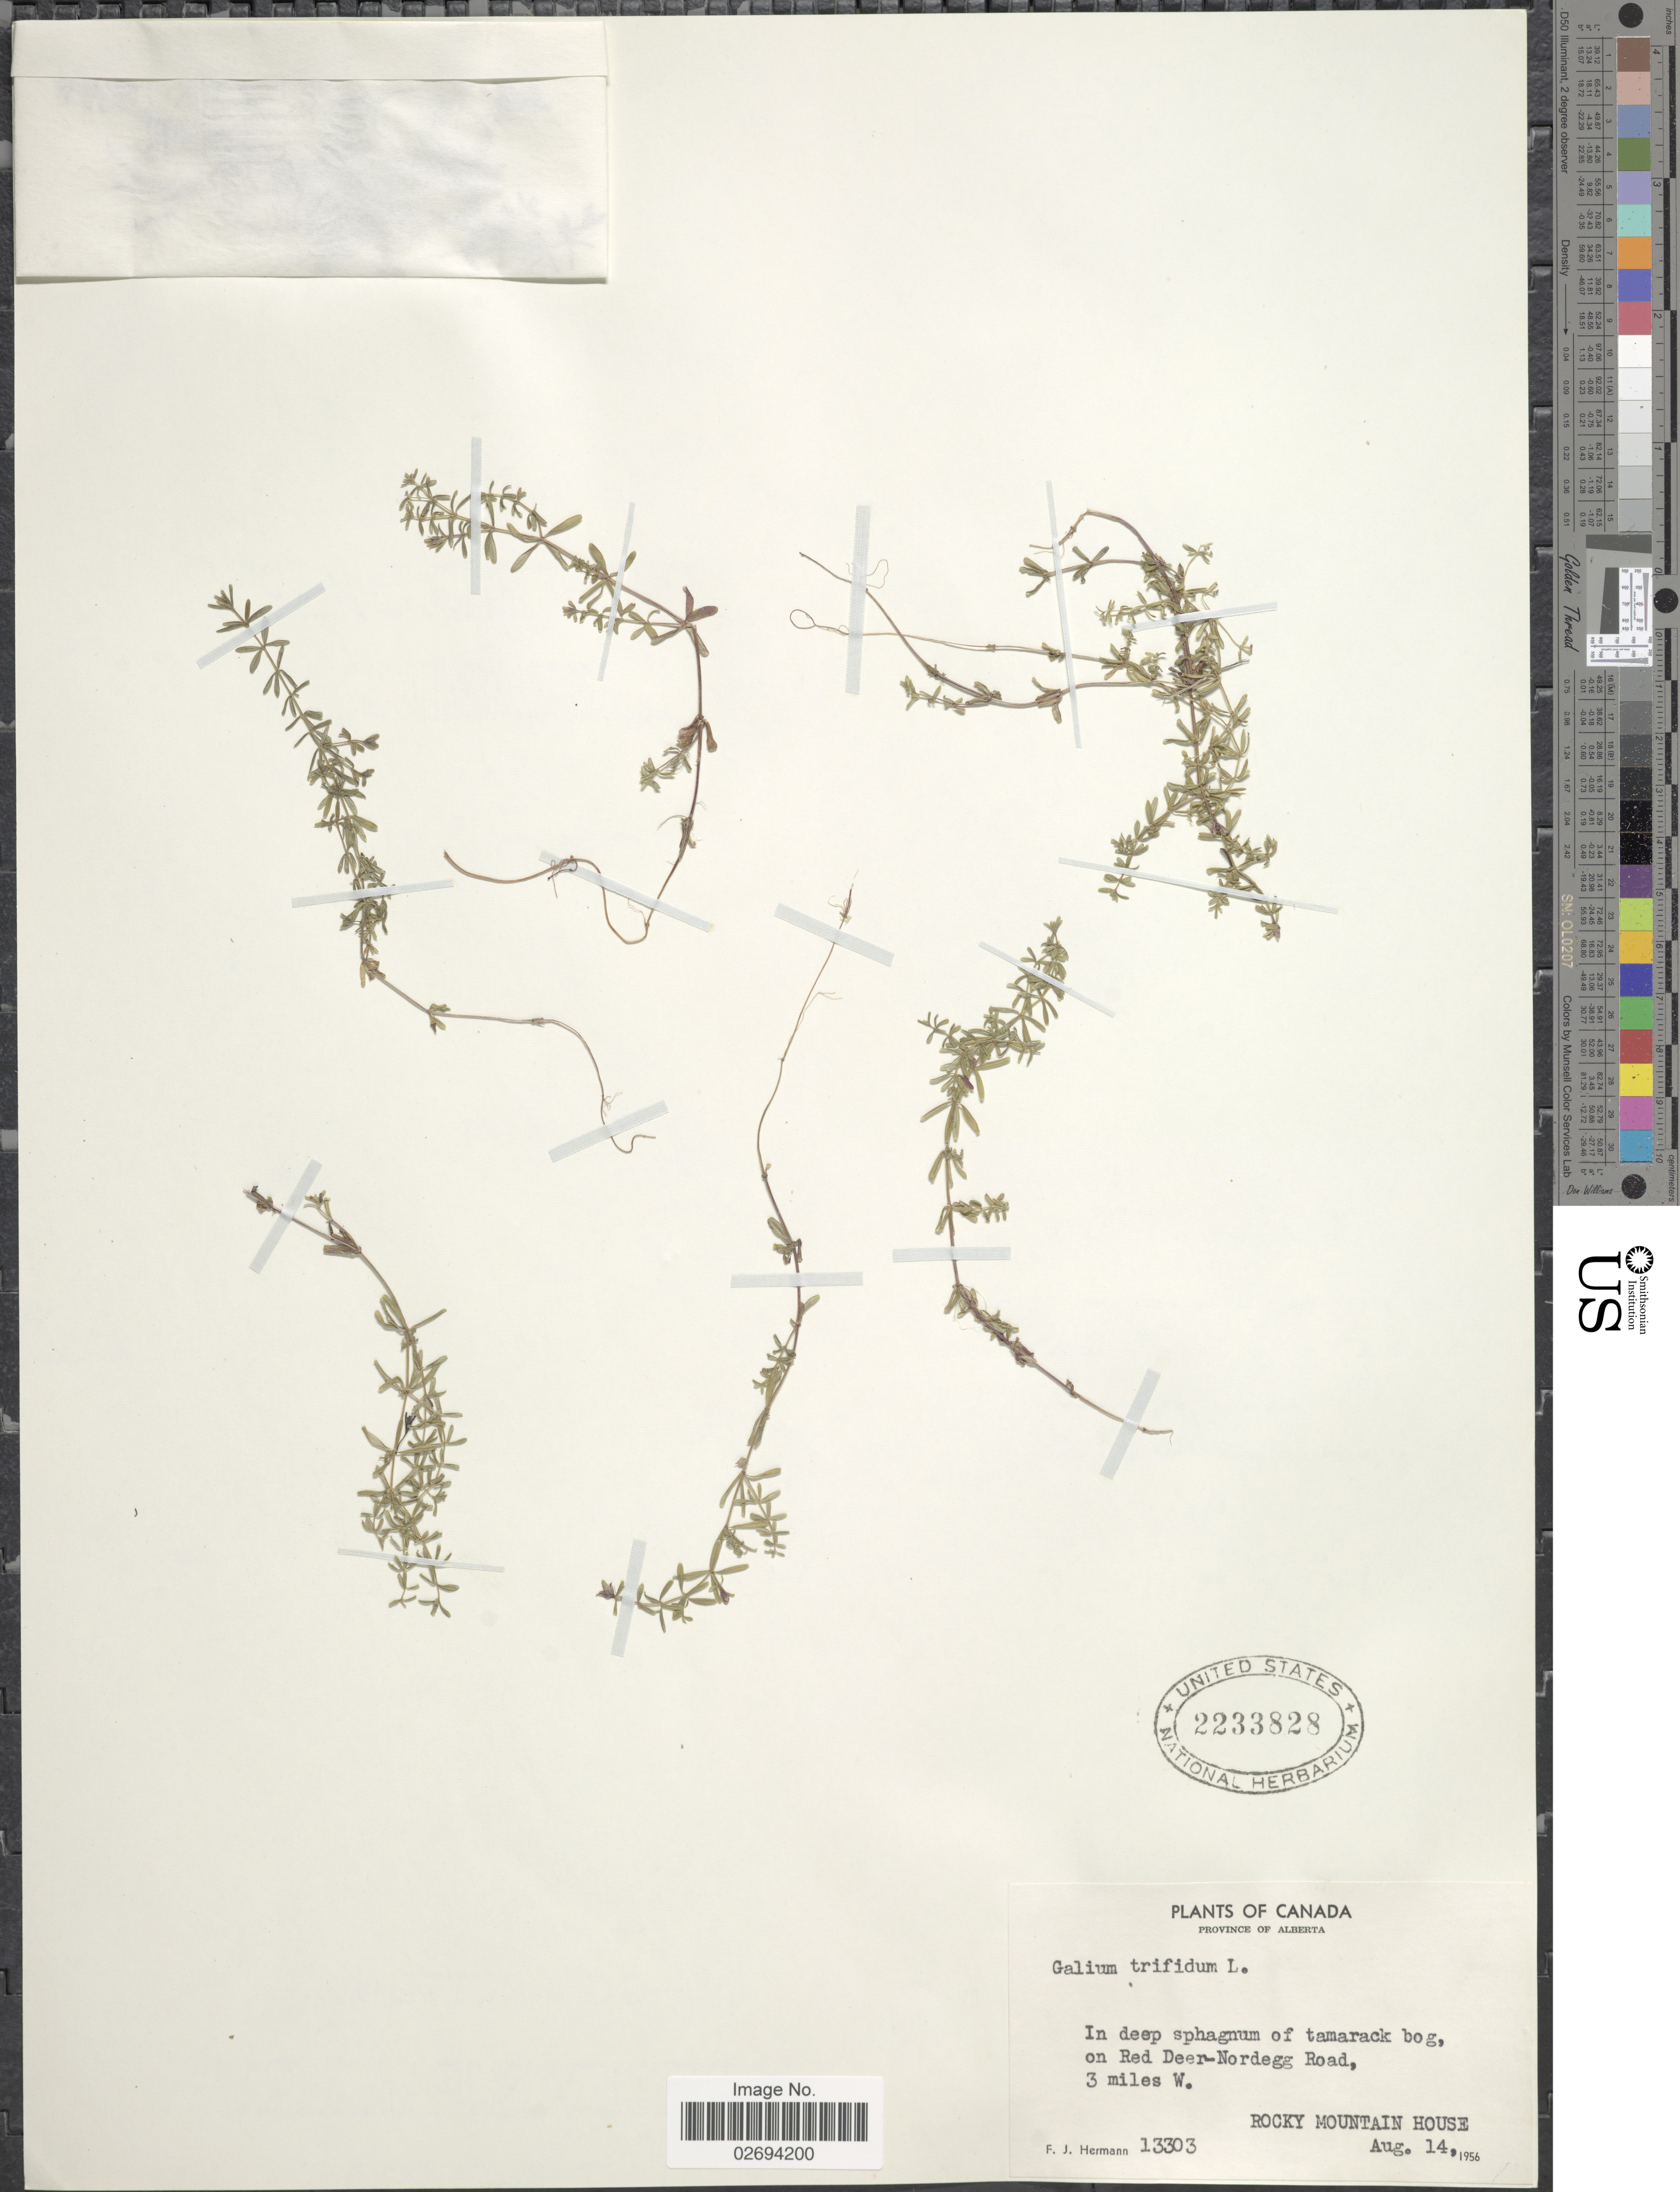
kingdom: Plantae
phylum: Tracheophyta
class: Magnoliopsida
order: Gentianales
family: Rubiaceae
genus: Galium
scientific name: Galium trifidum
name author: L.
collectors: F. J. Hermann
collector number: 13303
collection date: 1956-08-14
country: Canada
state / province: Alberta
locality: In deep sphagnum of tamarack bog, on Red Deer-Nordegg Road, 3 miles W. Rocky Mountain House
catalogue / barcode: US 2233828